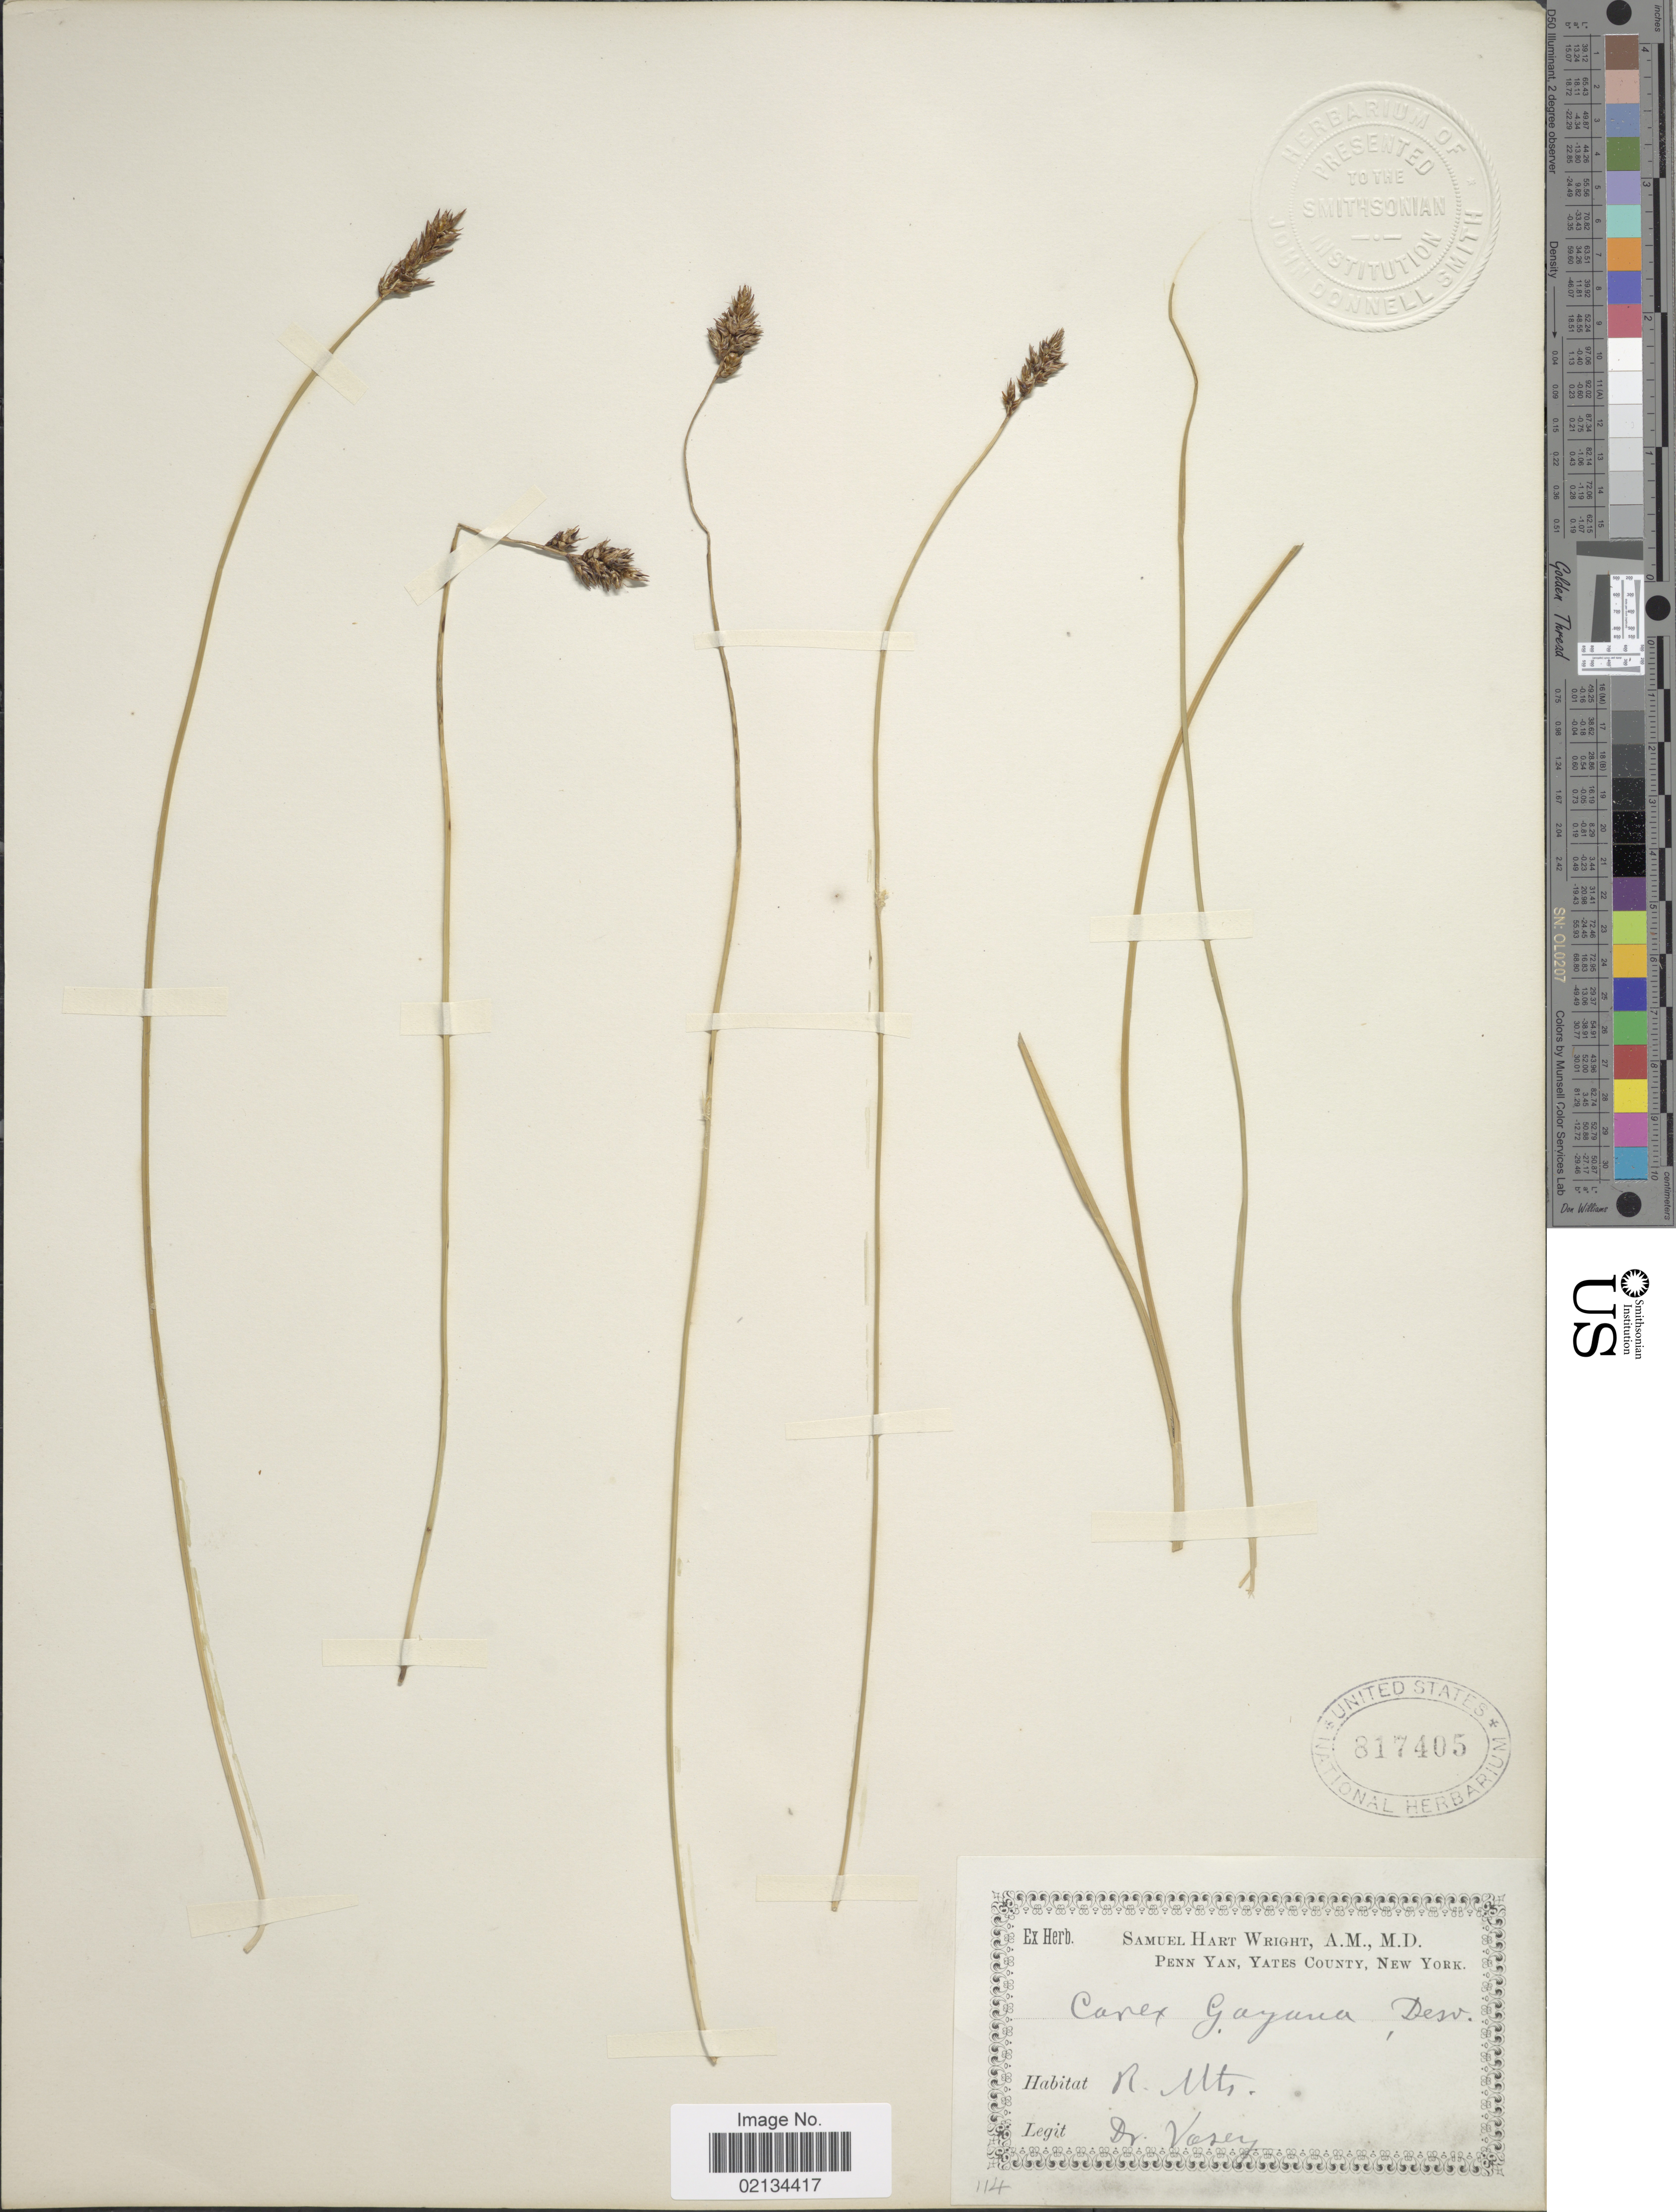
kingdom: Plantae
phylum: Tracheophyta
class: Liliopsida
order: Poales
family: Cyperaceae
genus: Carex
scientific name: Carex simulata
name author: Mack.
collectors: Vasey, --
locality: R. Mts.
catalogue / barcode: US 817405